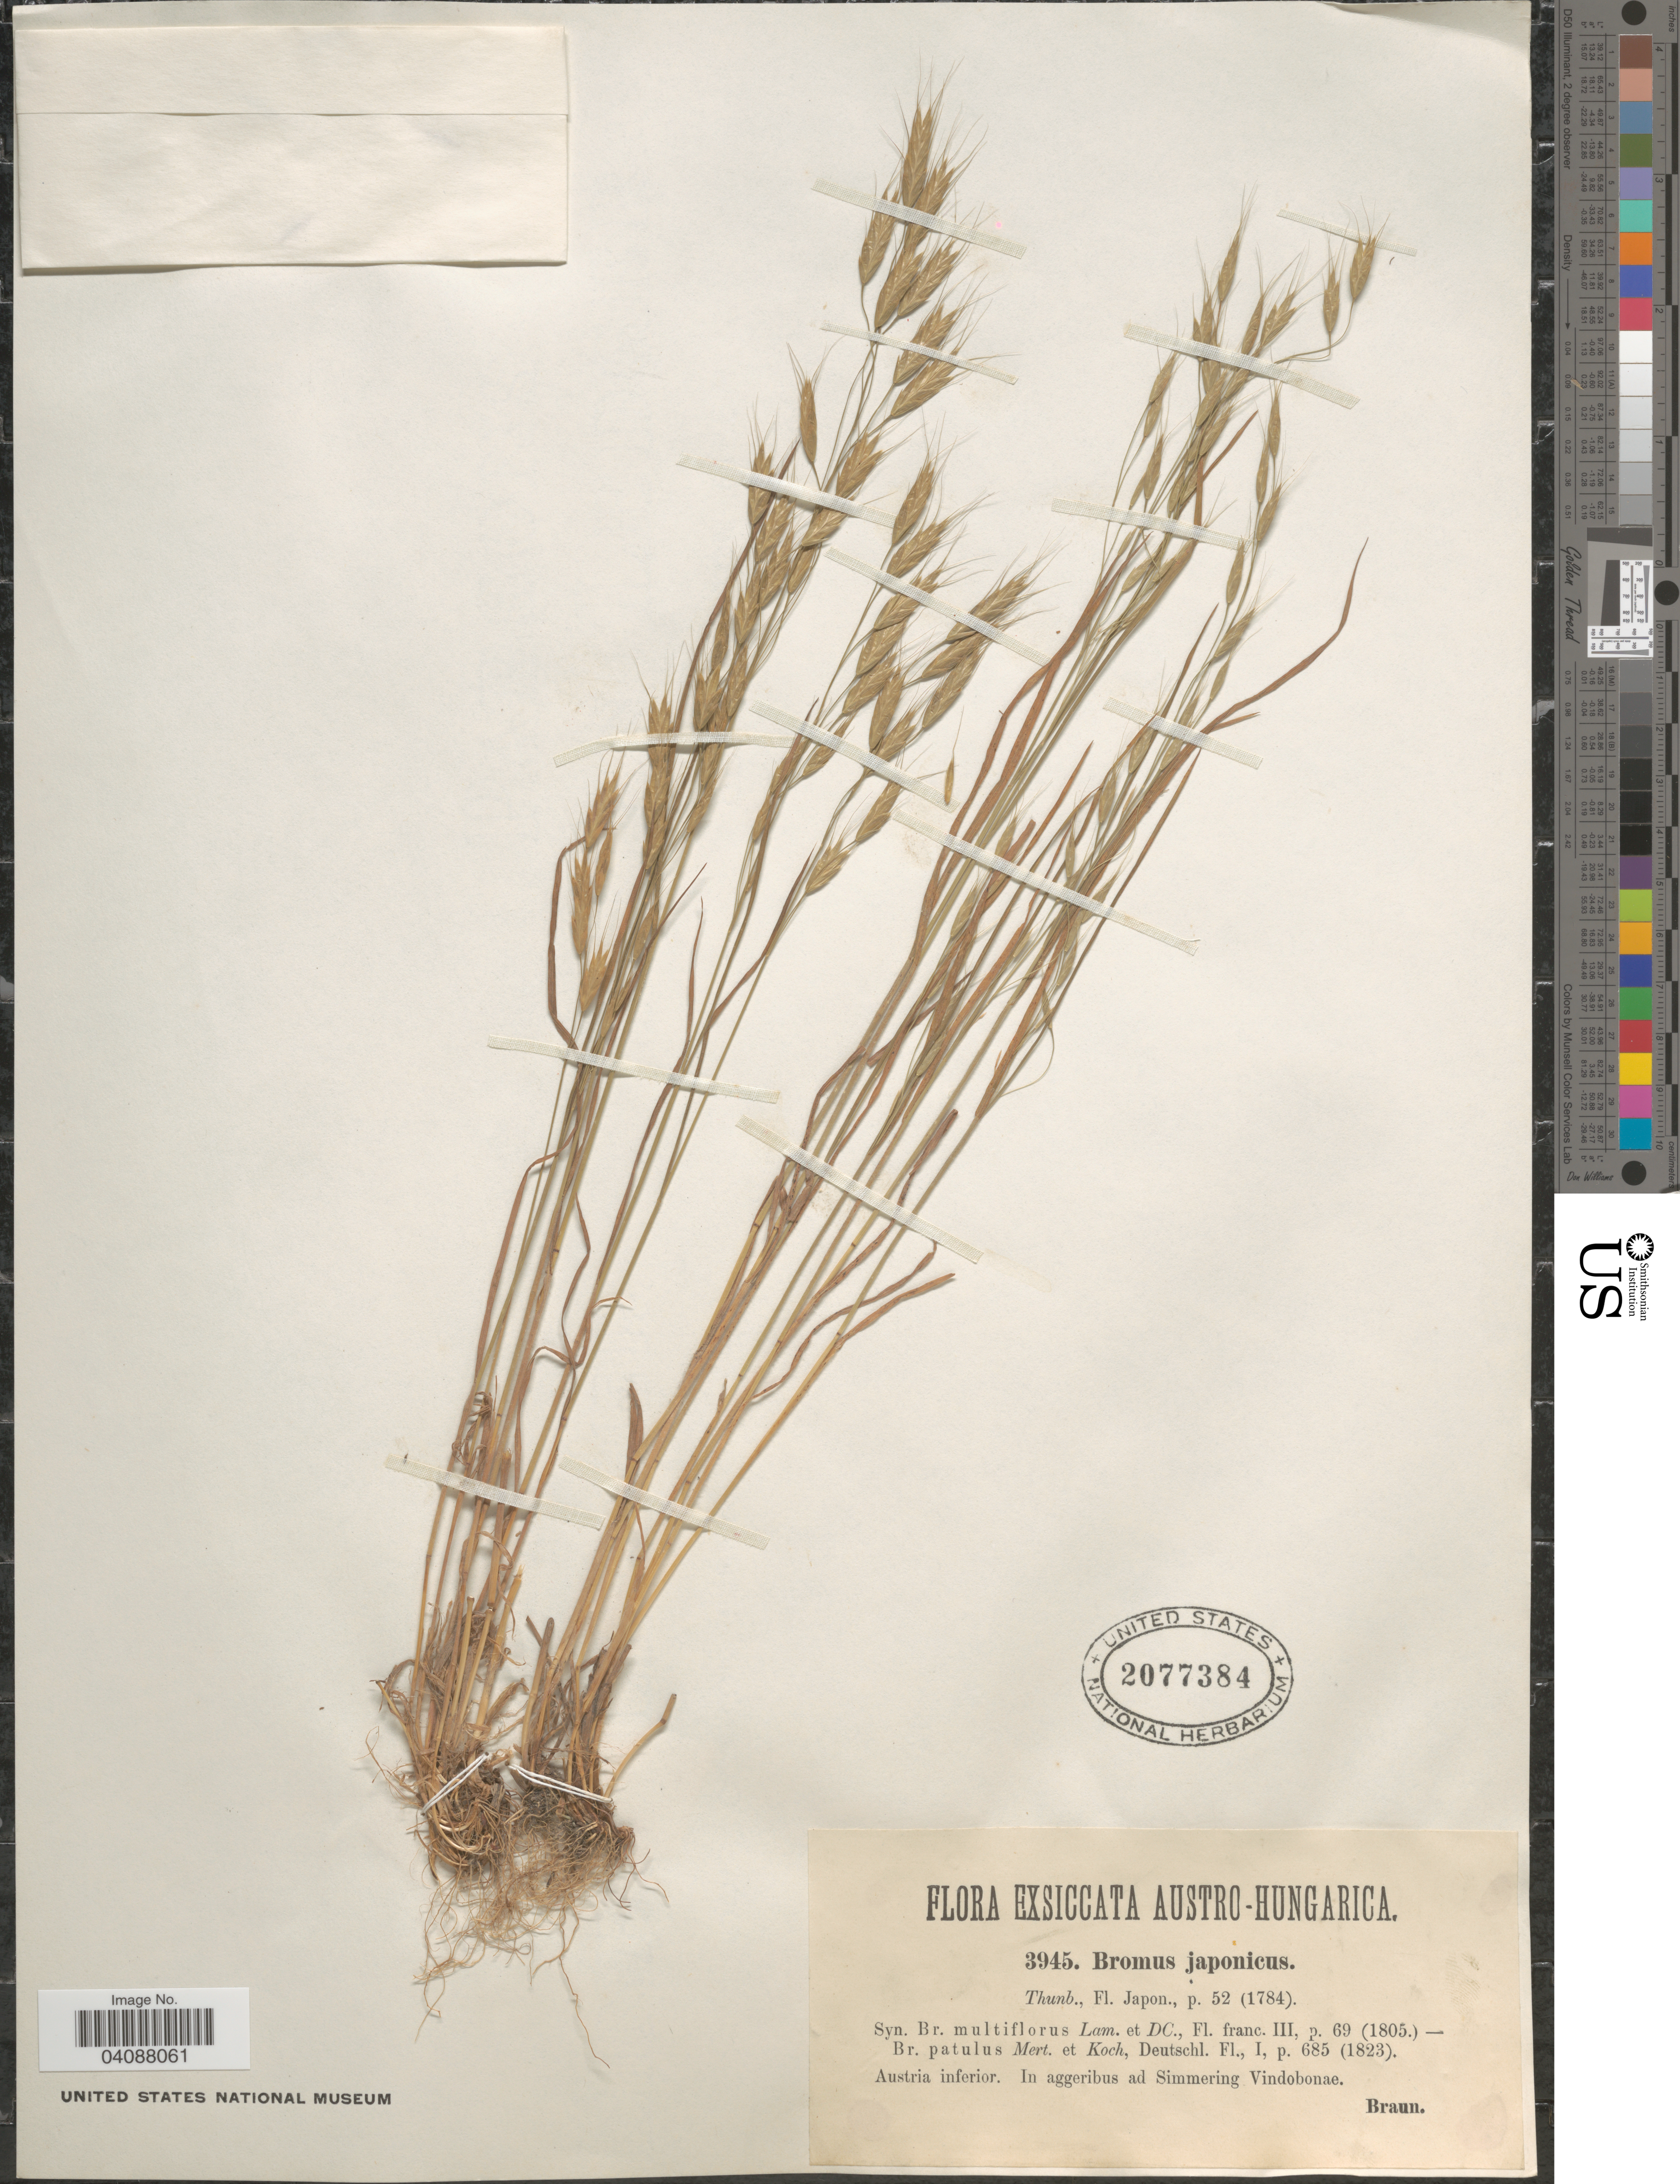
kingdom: Plantae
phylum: Tracheophyta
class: Liliopsida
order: Poales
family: Poaceae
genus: Bromus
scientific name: Bromus japonicus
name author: Houtt.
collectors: Braun, --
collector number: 3945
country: Austria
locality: Austria inferior. In aggeribus ad Simmering Vindobonae.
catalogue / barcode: US 2077384